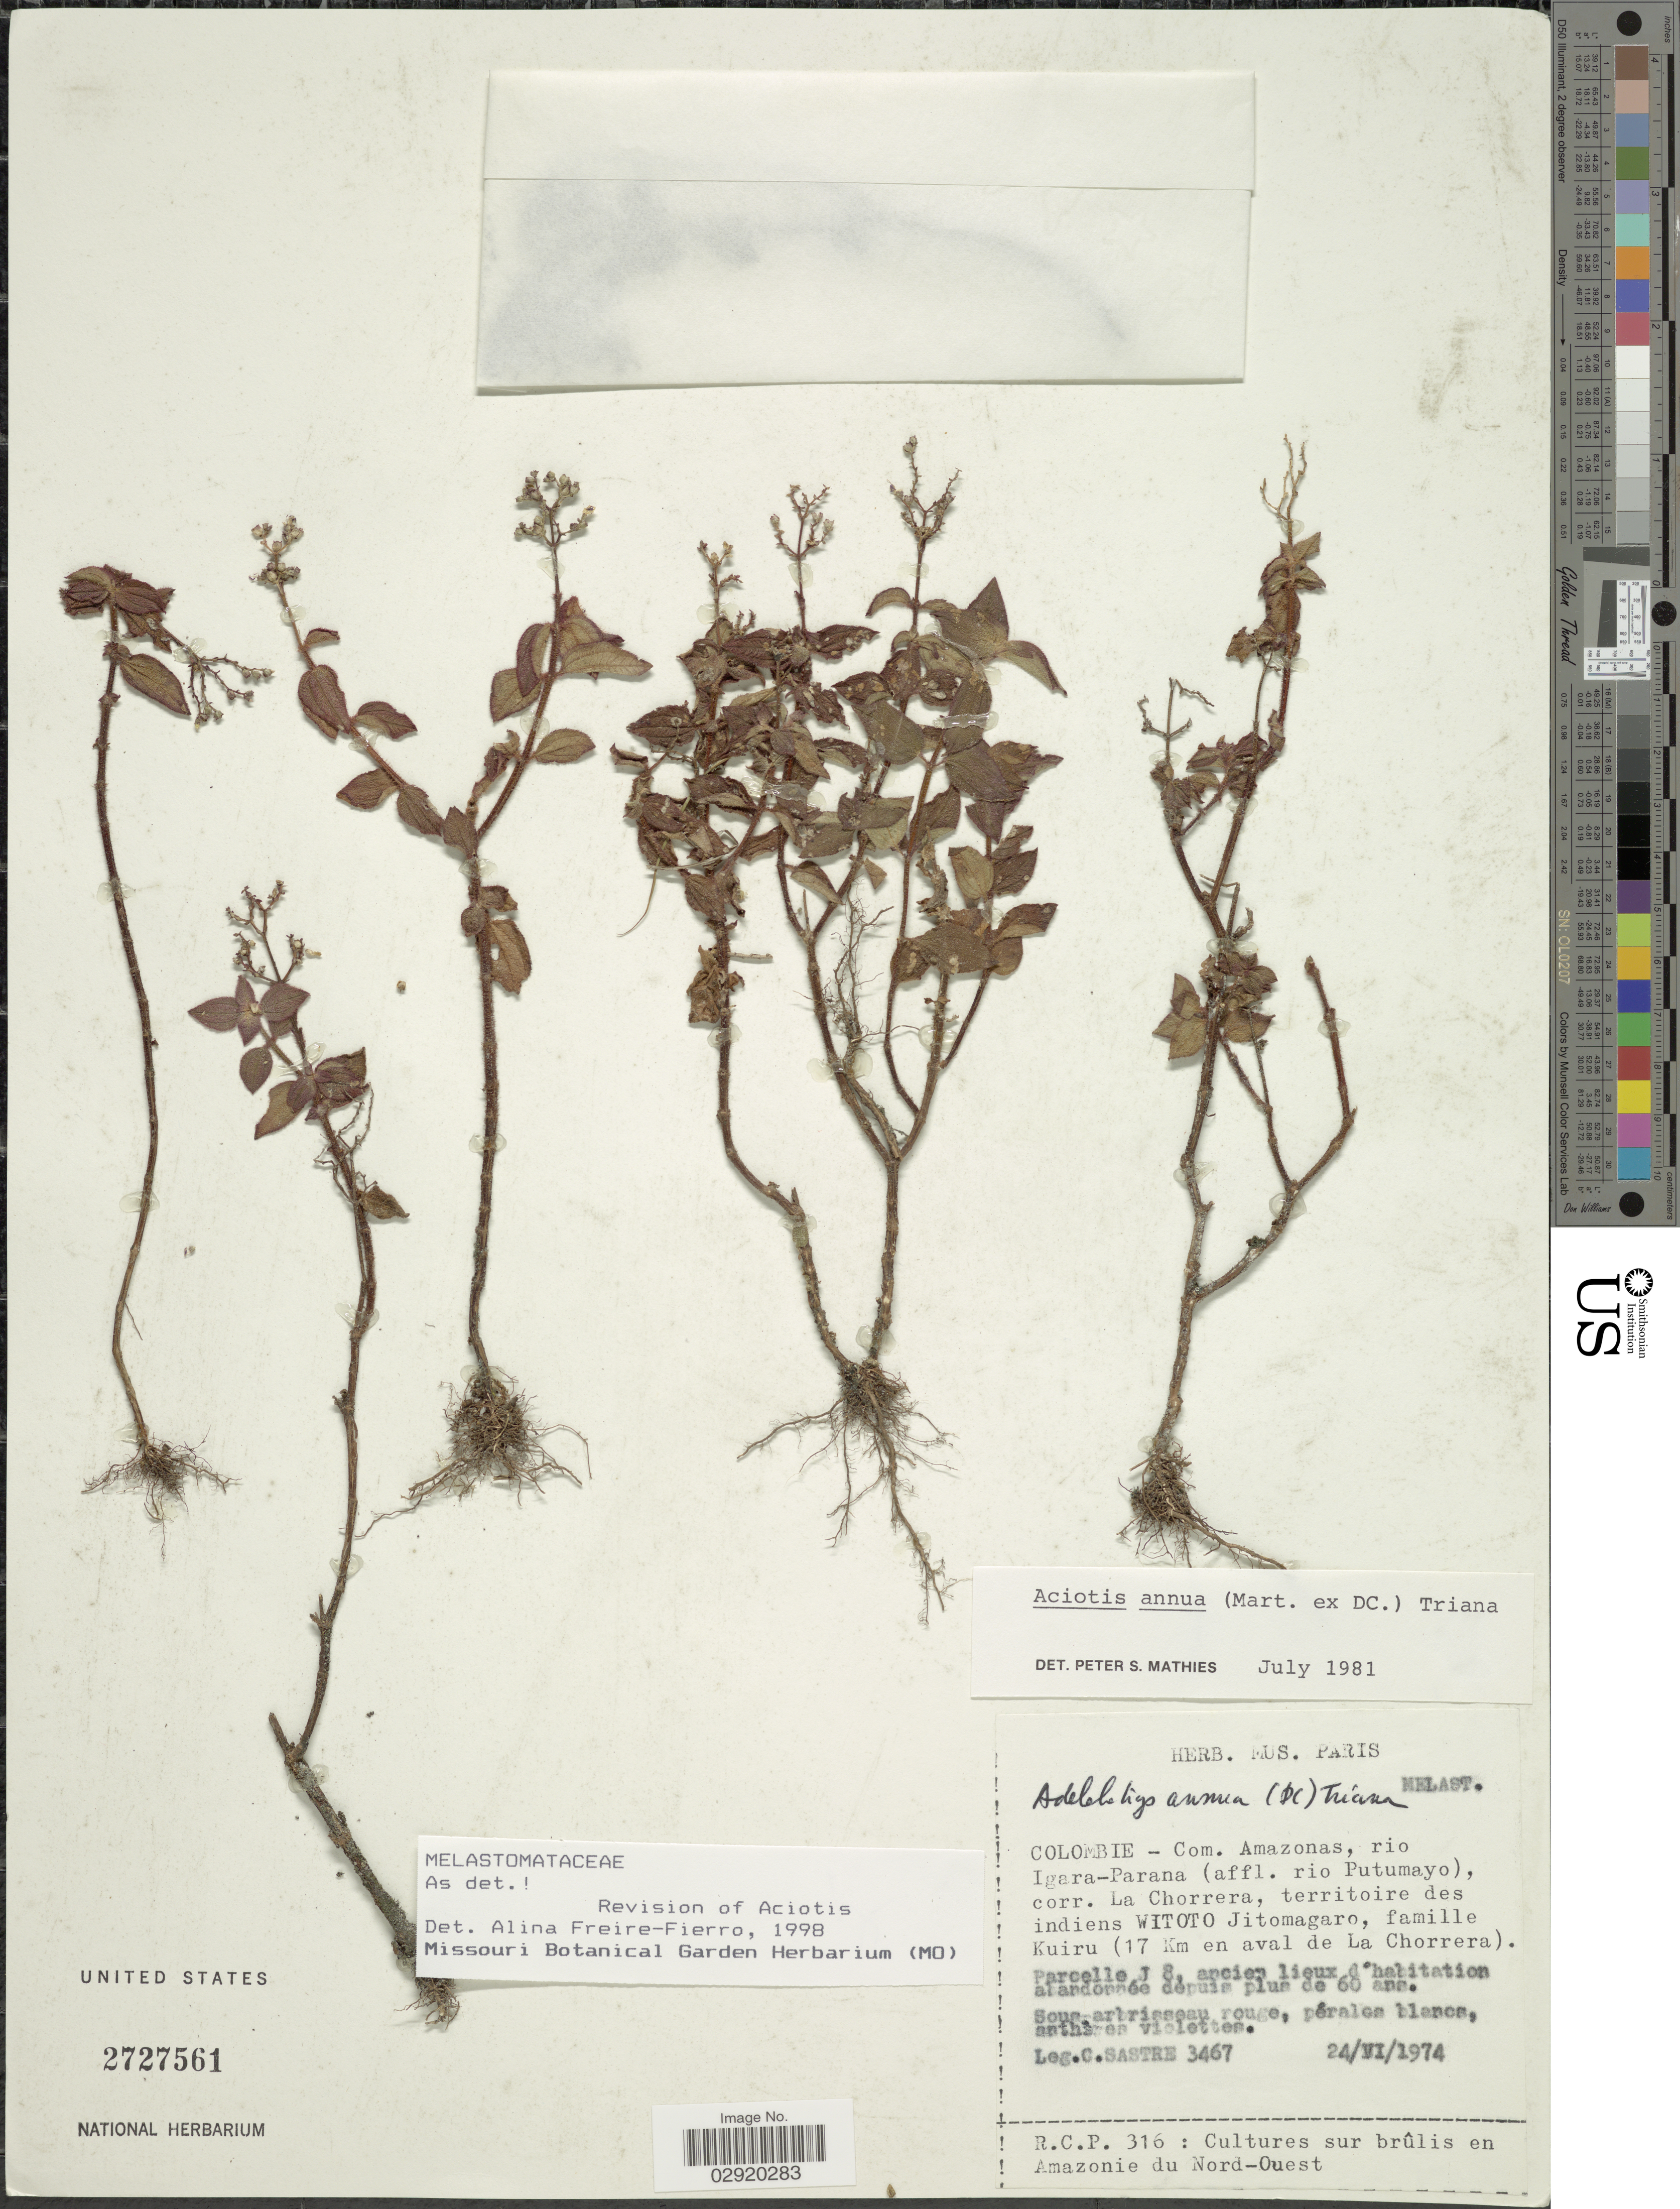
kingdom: Plantae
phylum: Tracheophyta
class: Magnoliopsida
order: Myrtales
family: Melastomataceae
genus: Aciotis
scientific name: Aciotis annua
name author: (Mart. ex DC.) Triana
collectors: C. Sastre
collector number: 3467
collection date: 1974-06-24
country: Colombia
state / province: Amazônas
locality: Com. Amazonas, rio Igara - Parana (affl. rio Putumayo), corr. La Chorrera, territoire des indiens WITOTO Jitomagaro, famille Kuiru (17 Km en aval de La Chorrera).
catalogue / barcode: US 2727561